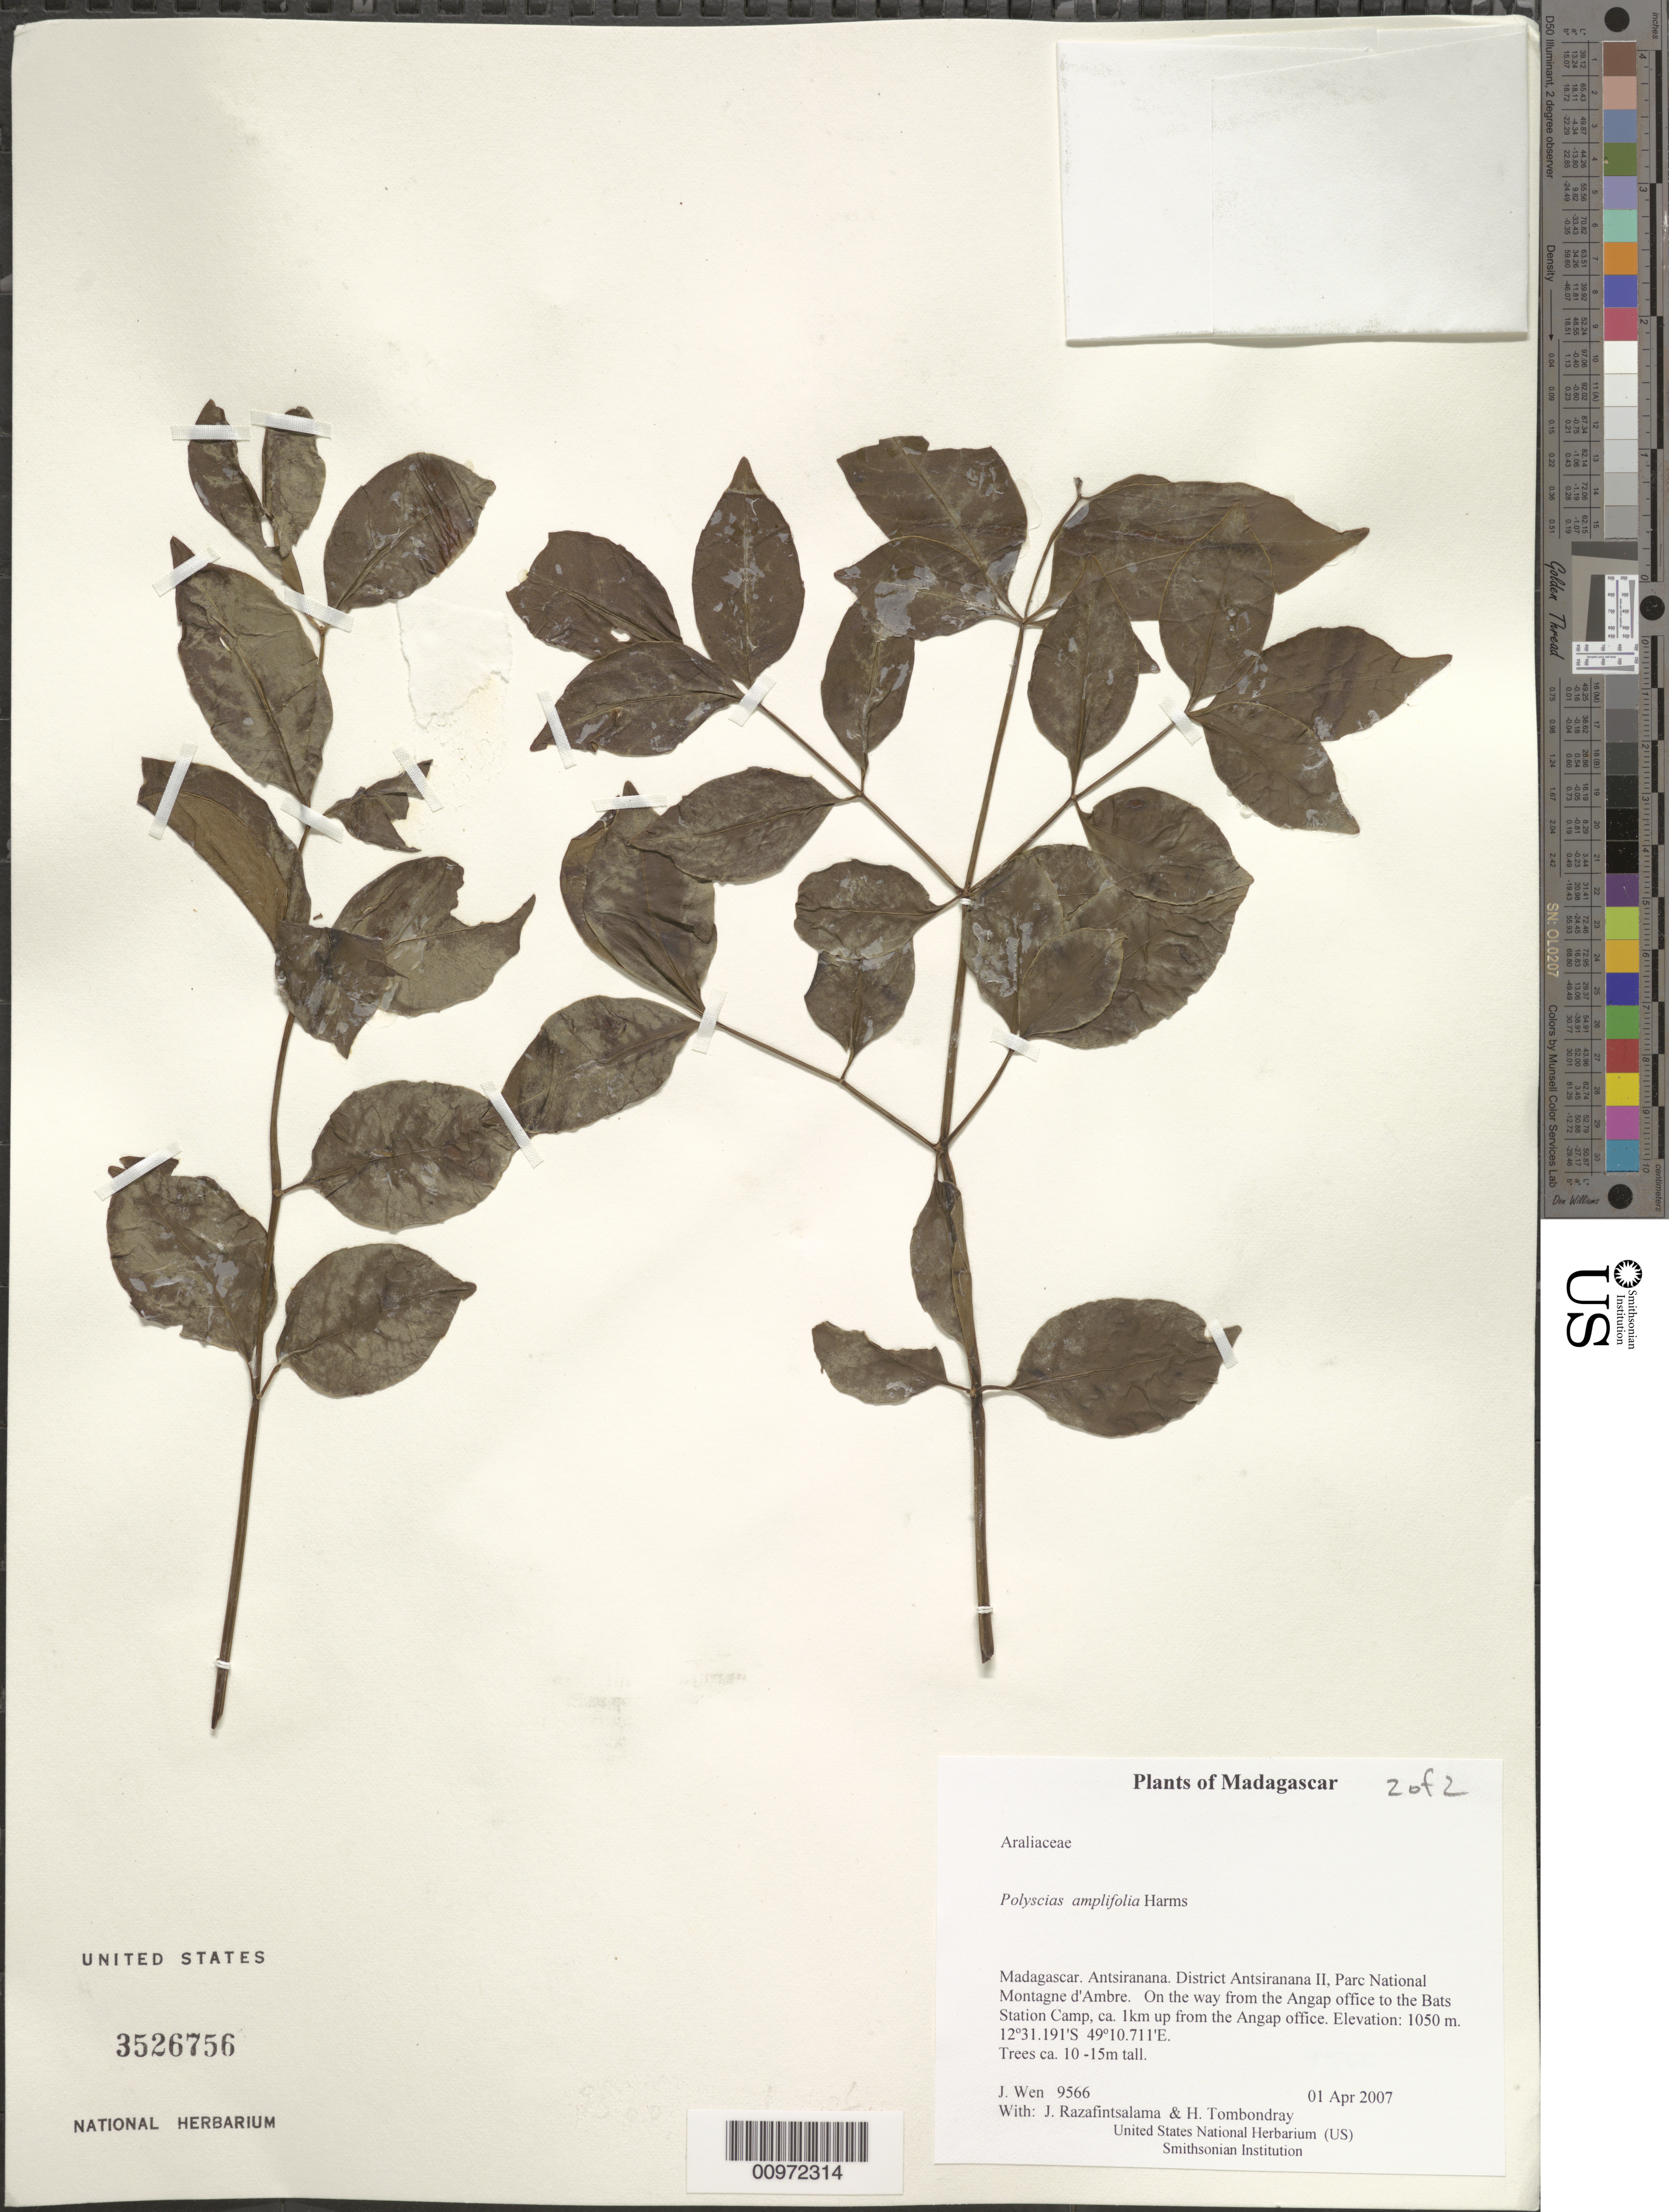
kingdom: Plantae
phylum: Tracheophyta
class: Magnoliopsida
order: Apiales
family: Araliaceae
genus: Polyscias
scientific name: Polyscias amplifolia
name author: Harms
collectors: J. Wen, J. Razafintsalama & H. Tombondray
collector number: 9566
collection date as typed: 01 Apr 2007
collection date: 2007-04-01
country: Madagascar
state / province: Diana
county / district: Antsiranana II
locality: District Antsiranana II, Parc National Montagne d'Ambre. On the way from the Angap office to the Bats Station Camp, ca. 1km up from the Angap office.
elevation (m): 1050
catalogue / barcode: US 3526756